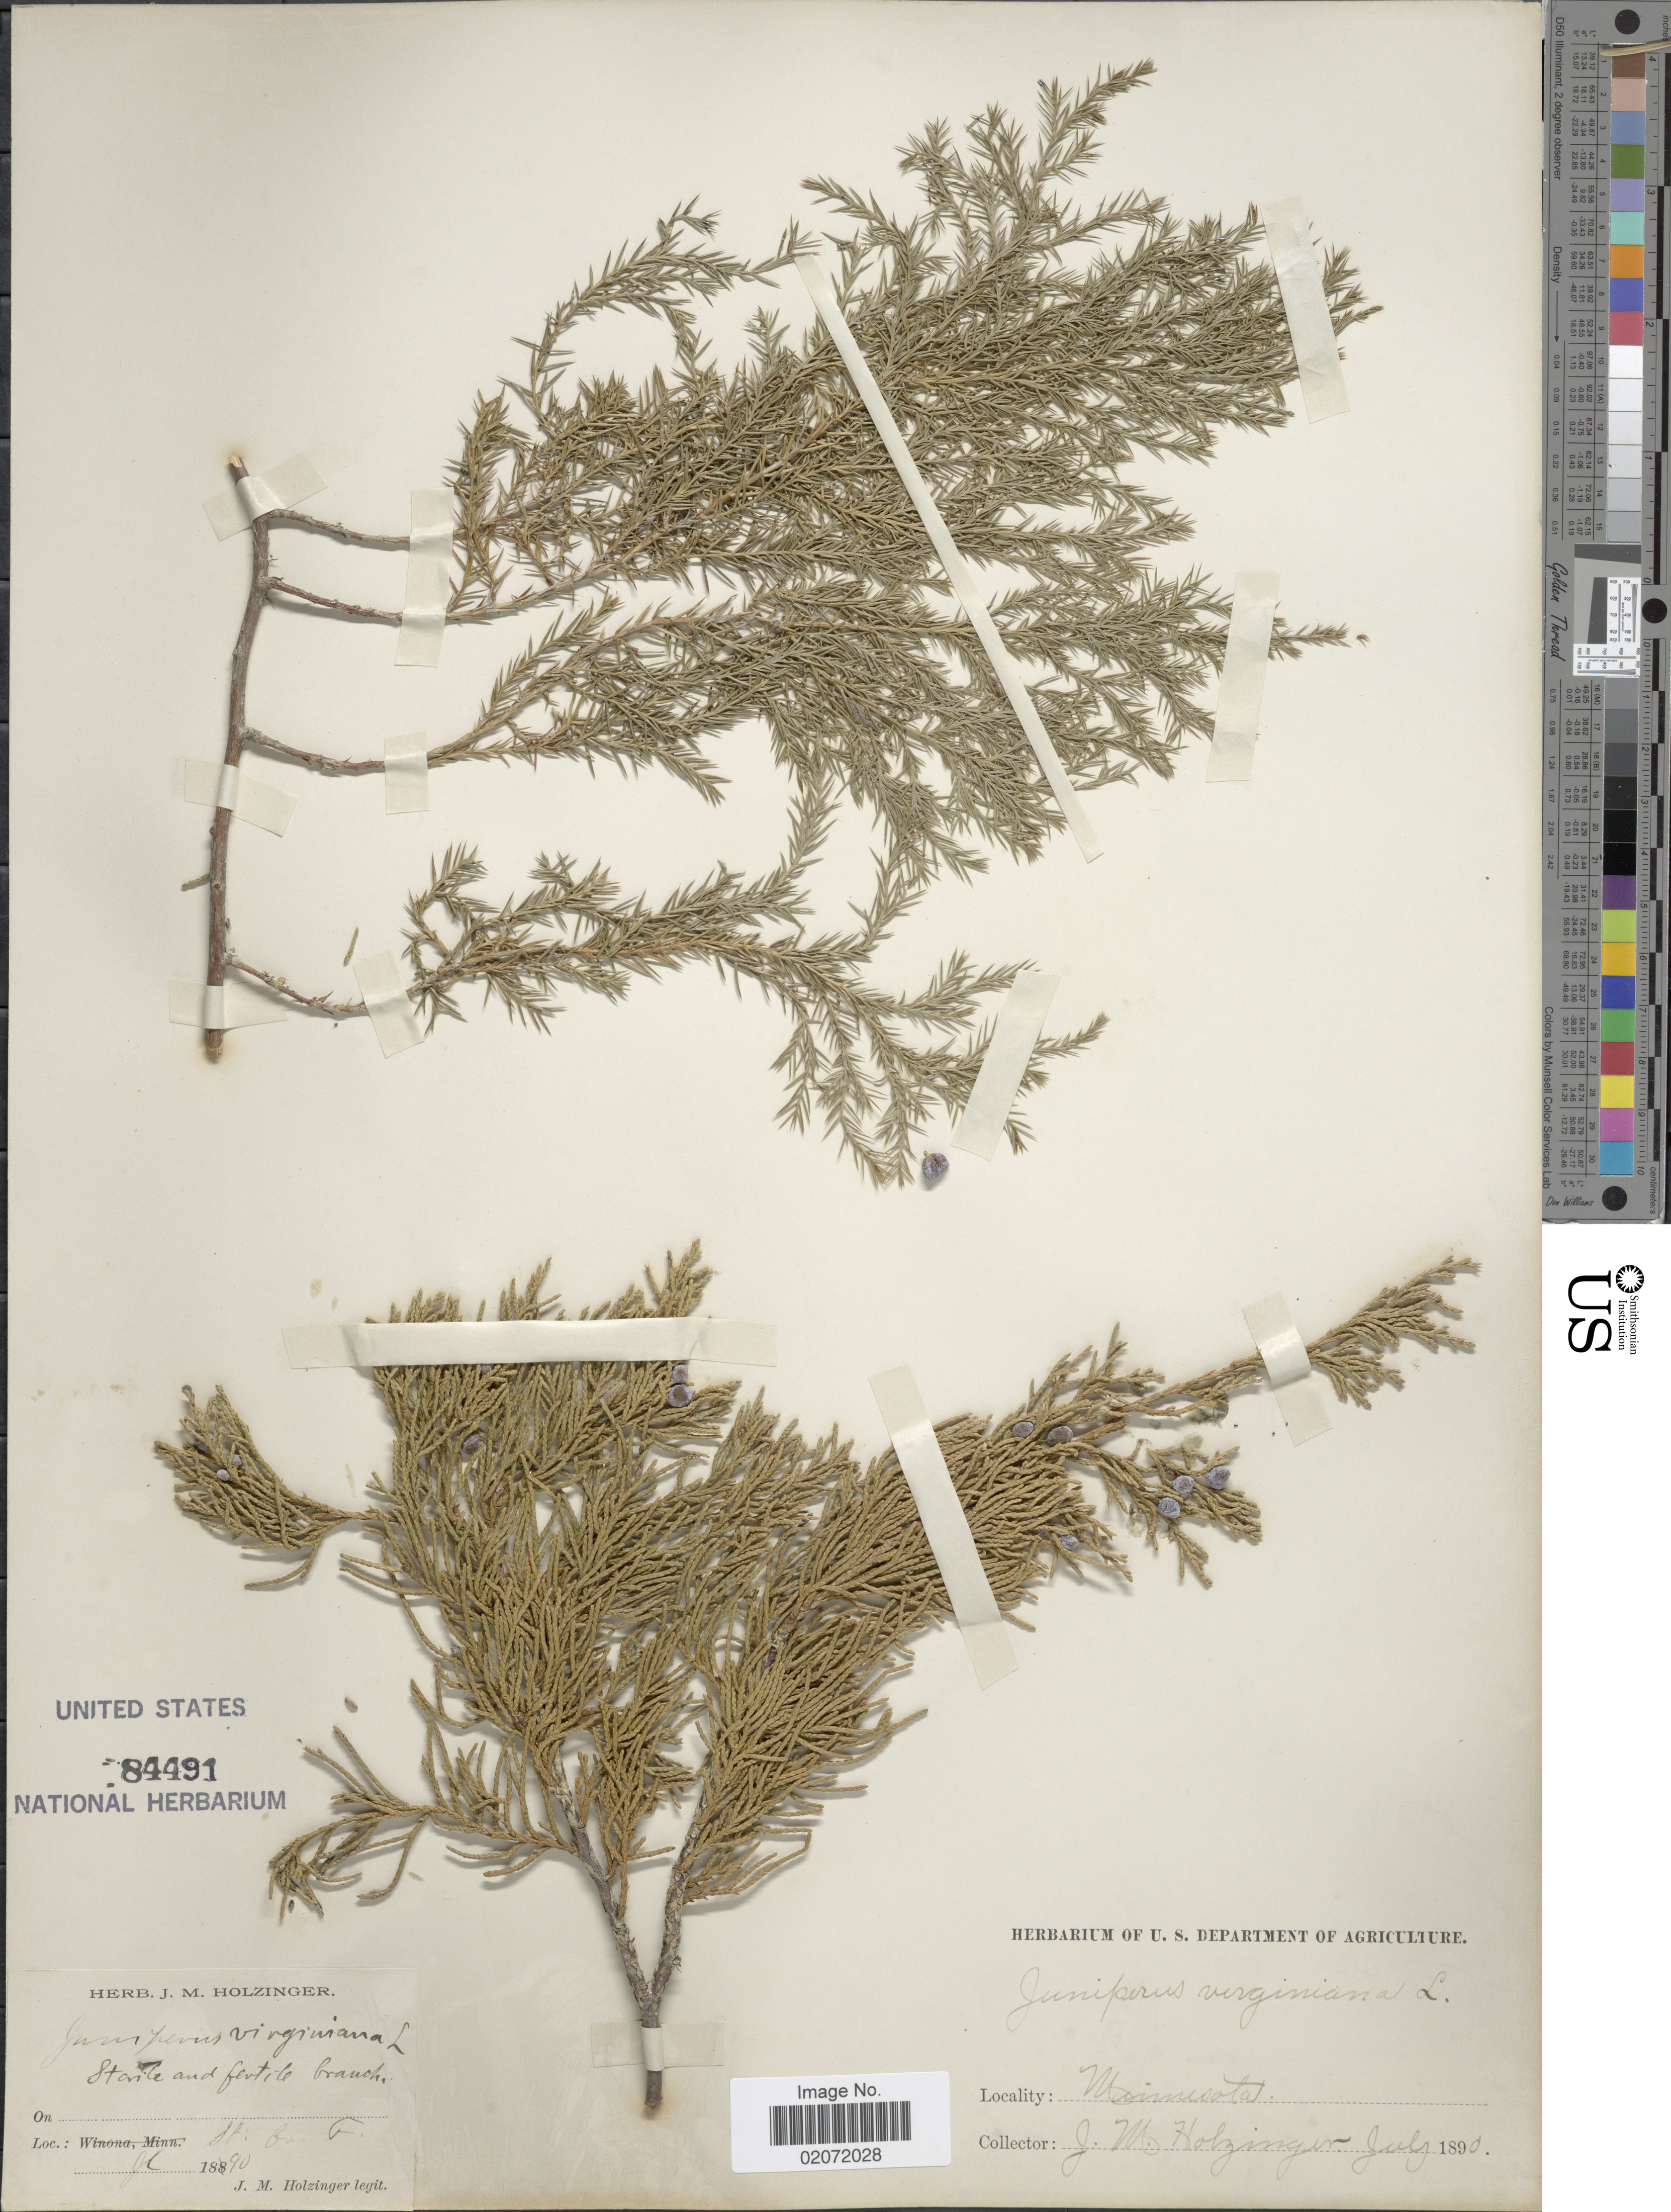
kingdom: Plantae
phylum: Tracheophyta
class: Pinopsida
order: Pinales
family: Cupressaceae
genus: Juniperus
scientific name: Juniperus virginiana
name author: L.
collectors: J. M. Holzinger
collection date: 1890-07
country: United States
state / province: Minnesota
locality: St. Croix F. [interpreted]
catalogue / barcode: US 84491